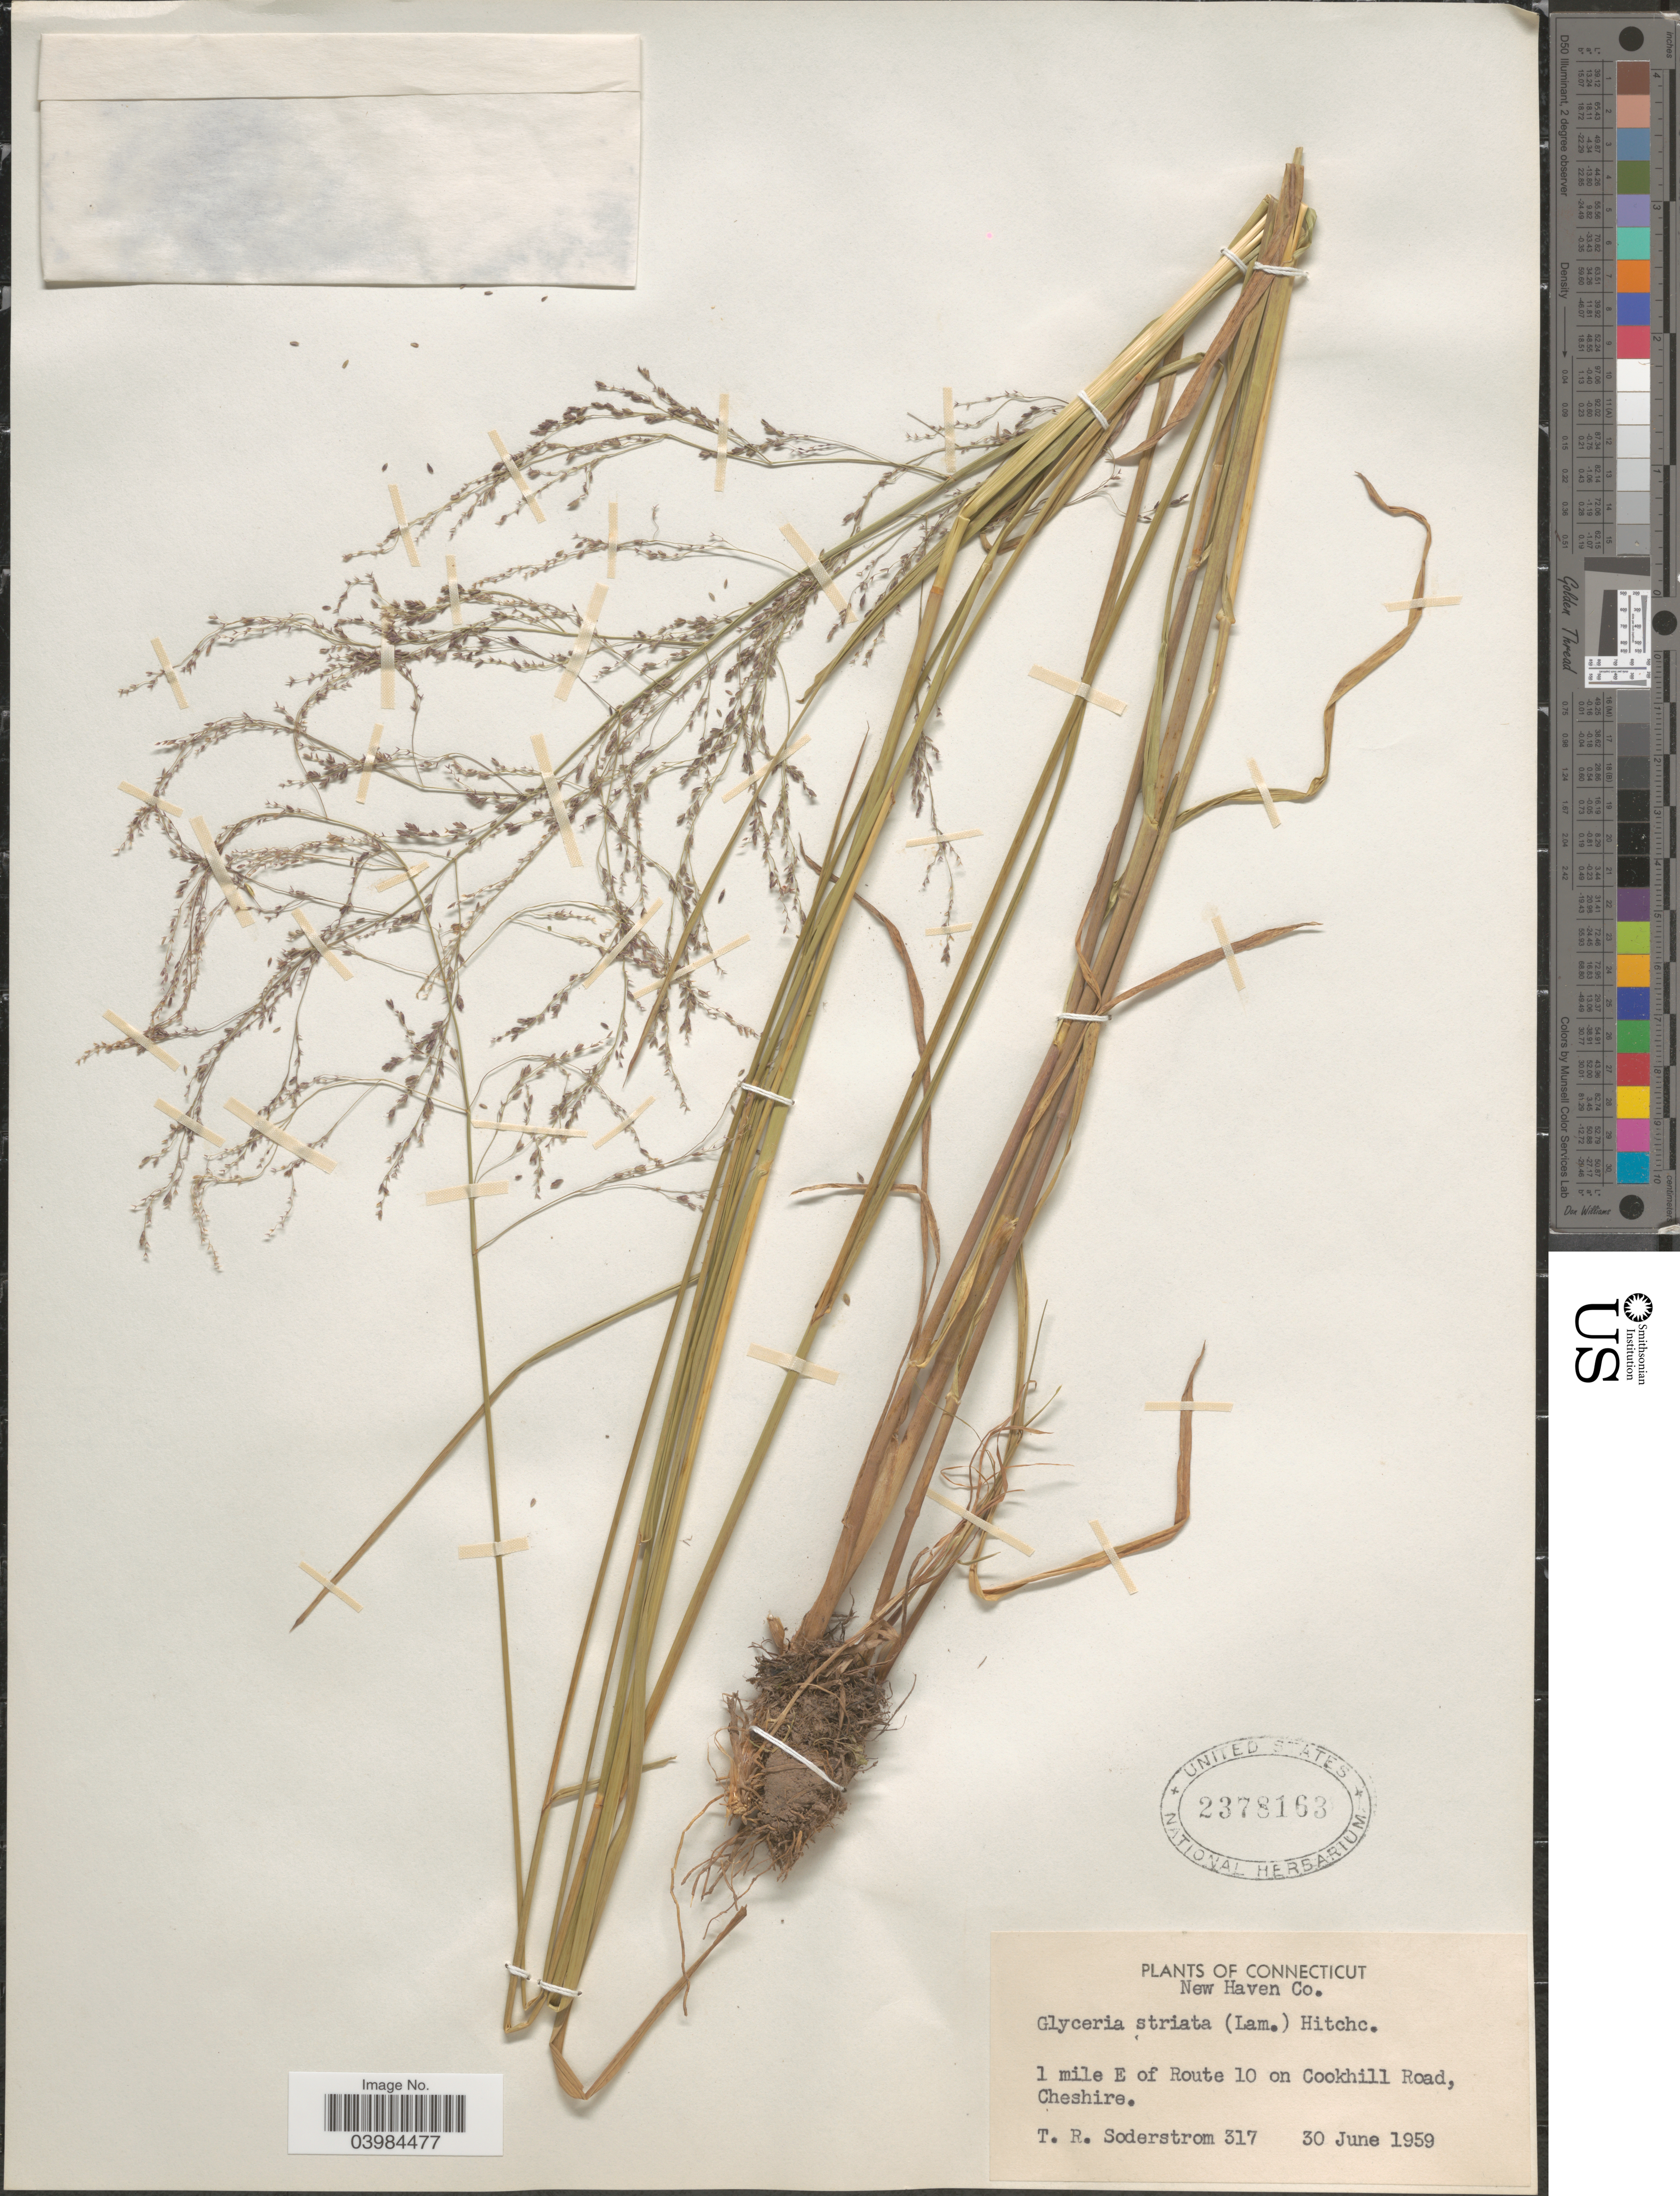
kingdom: Plantae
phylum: Tracheophyta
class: Liliopsida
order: Poales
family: Poaceae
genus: Glyceria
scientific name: Glyceria striata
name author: (Lam.) Hitchc.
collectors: T. R. Soderstrom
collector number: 317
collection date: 1959-06-30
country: United States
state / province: Connecticut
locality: New Haven Co. 1 mile E of Route 10 on Cookhill Road, Cheshire.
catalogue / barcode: US 2378163